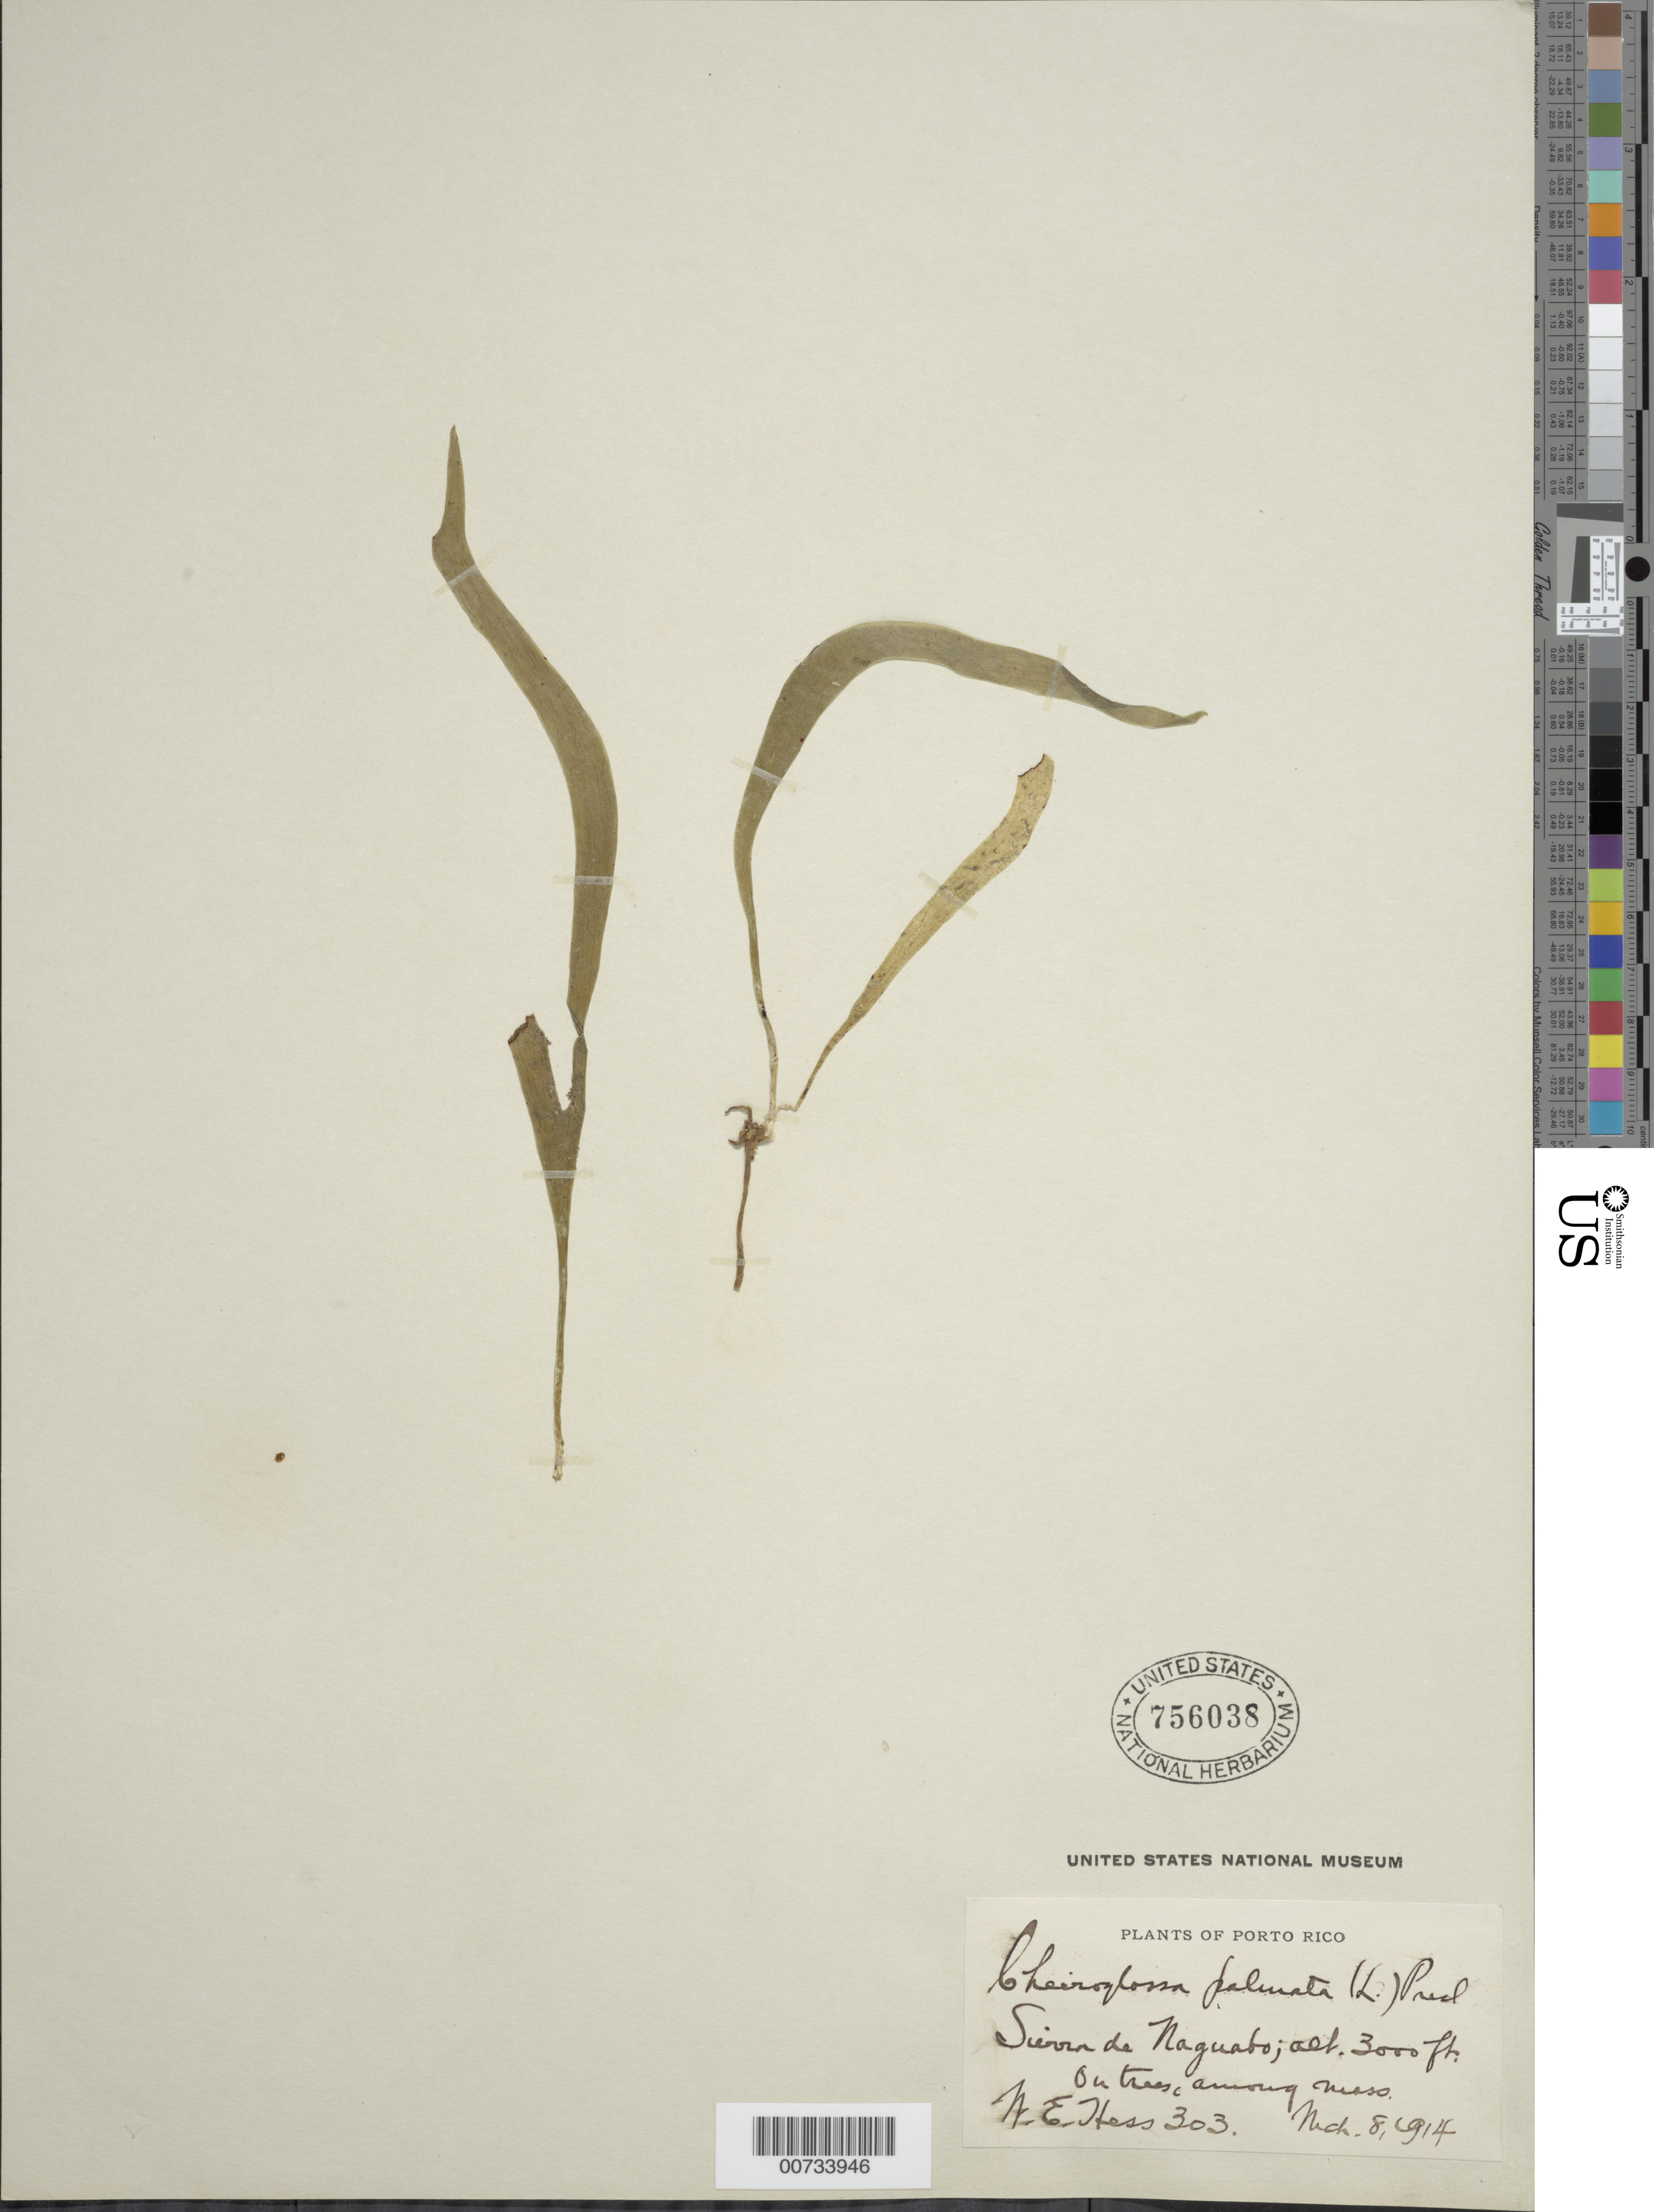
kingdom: Plantae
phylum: Tracheophyta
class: Polypodiopsida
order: Ophioglossales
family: Ophioglossaceae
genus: Cheiroglossa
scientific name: Cheiroglossa palmata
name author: (L.) C. Presl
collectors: W. Hess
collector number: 303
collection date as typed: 08 Mar 1914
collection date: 1914-03-08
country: Puerto Rico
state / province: Naguabo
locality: Sierra de Naguabo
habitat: On trees, among moss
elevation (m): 914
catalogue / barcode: US 756038